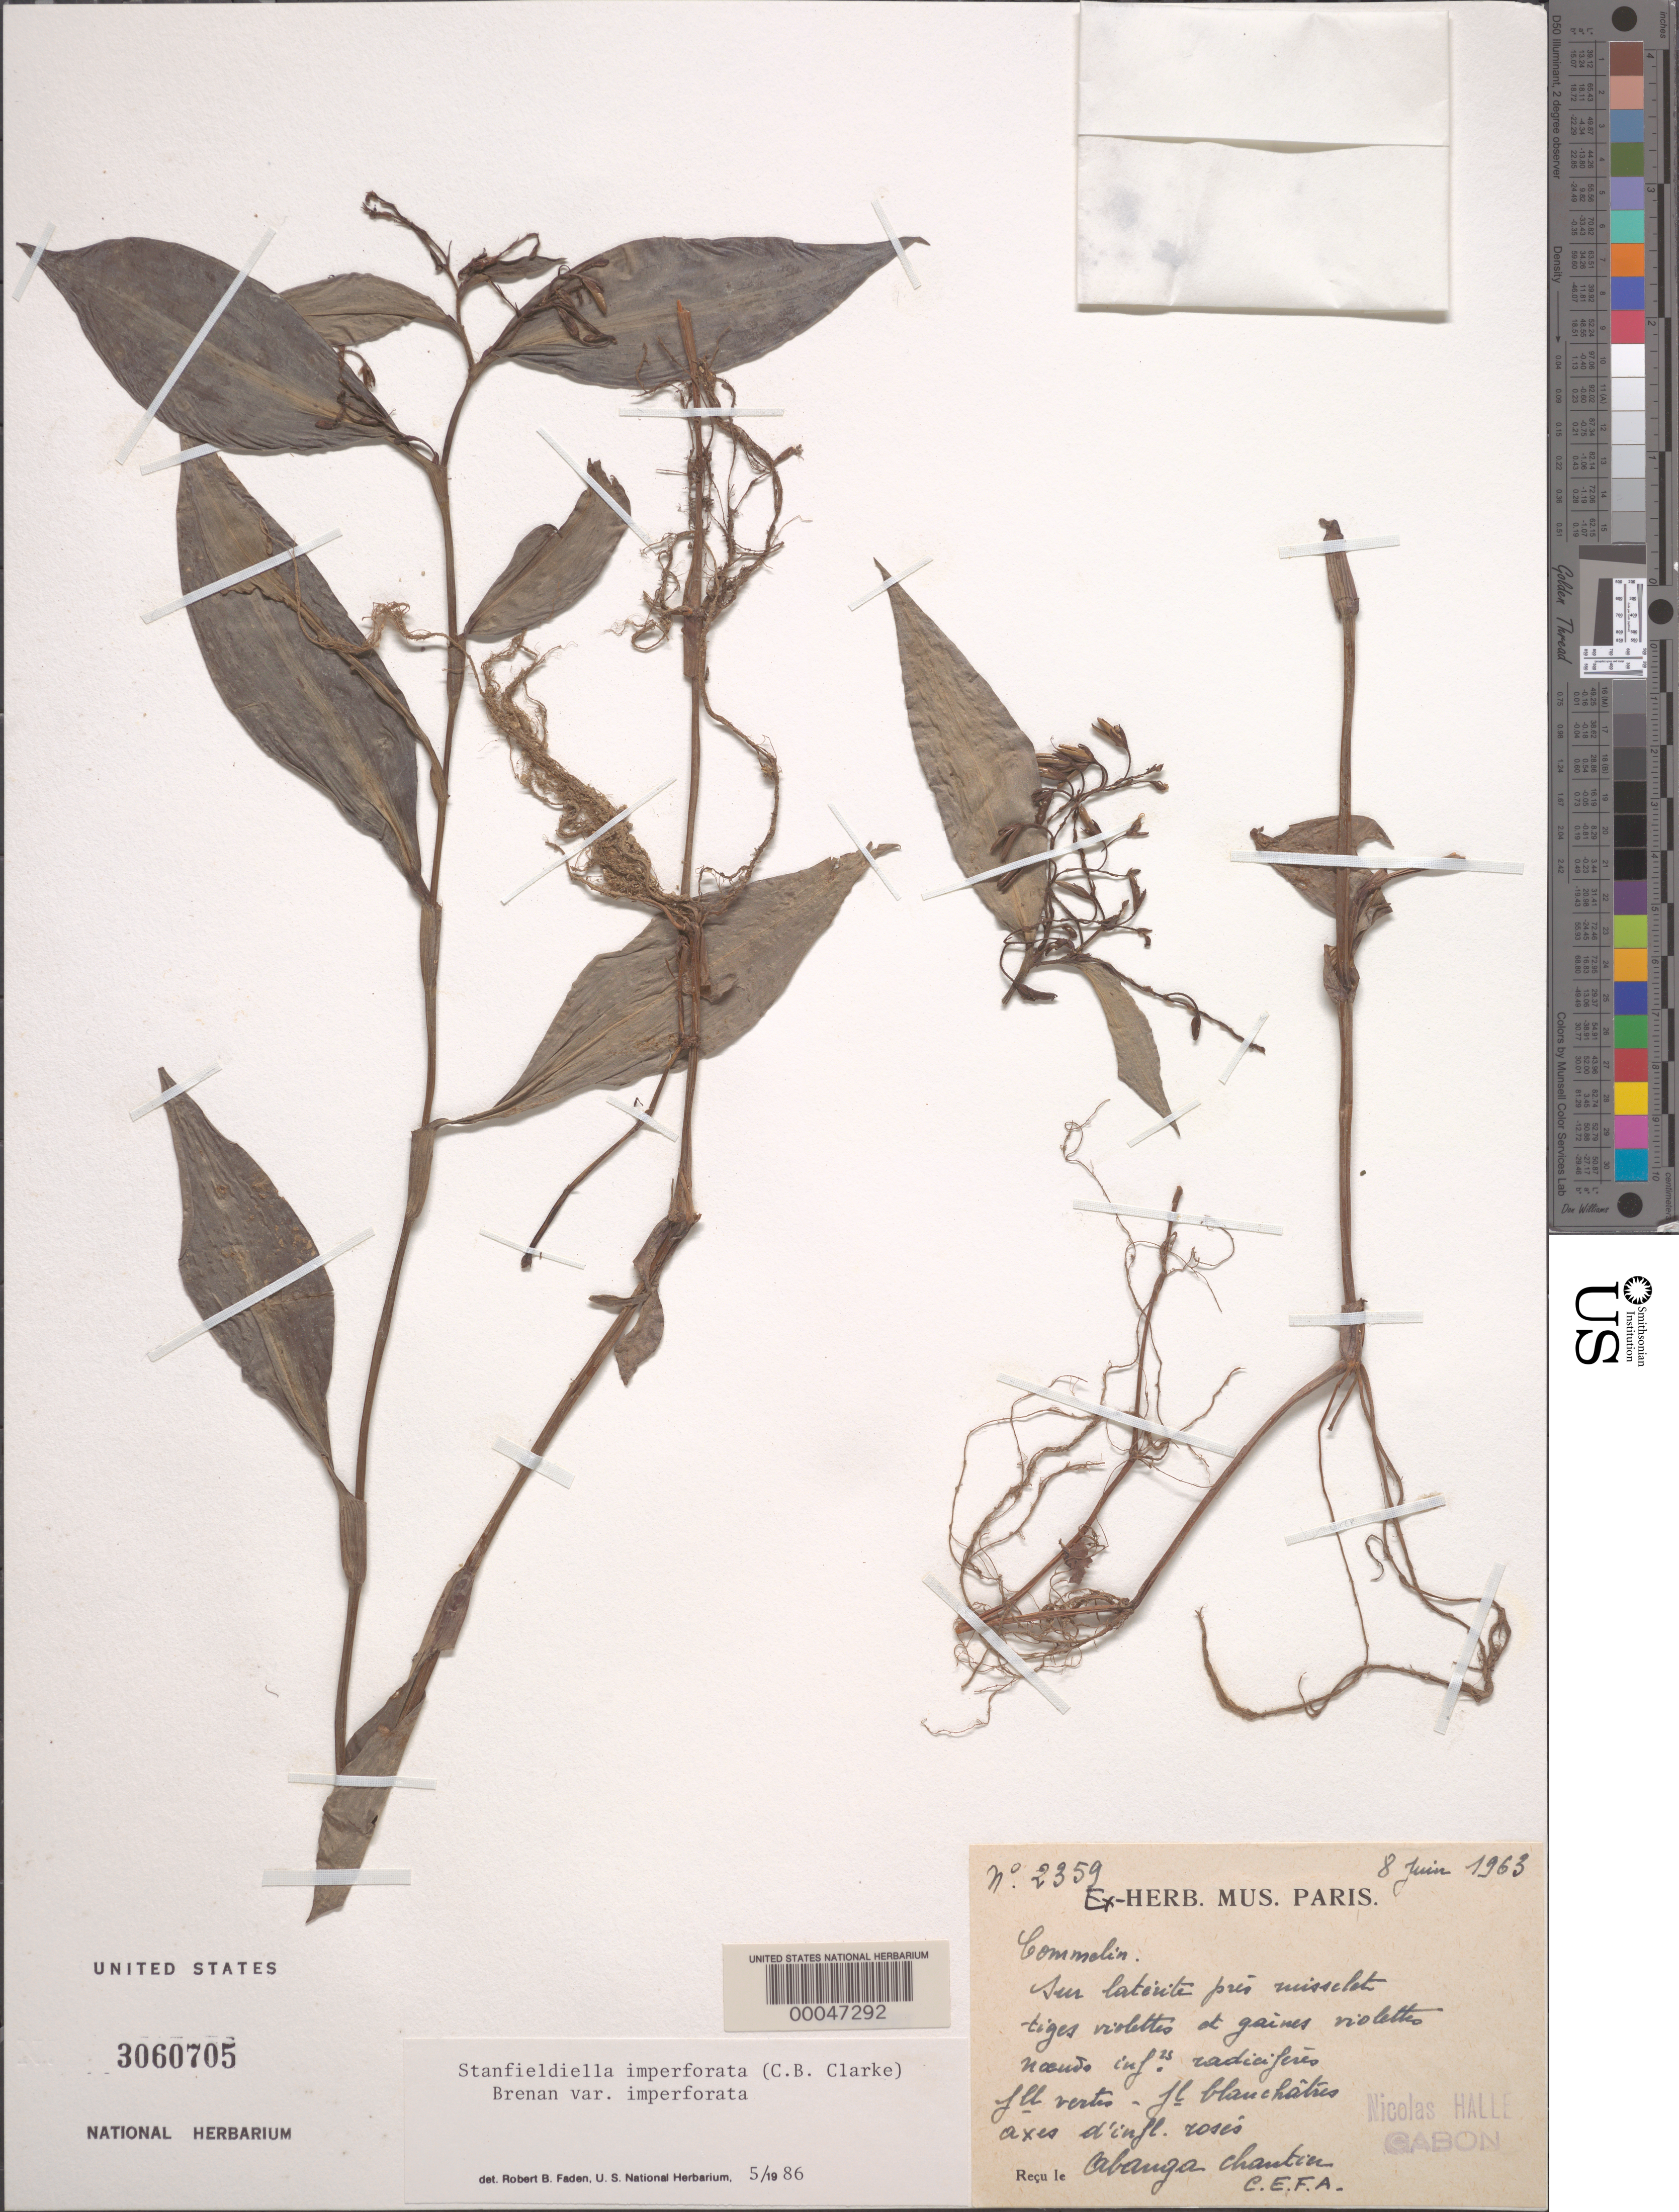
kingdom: Plantae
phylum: Tracheophyta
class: Liliopsida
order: Commelinales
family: Commelinaceae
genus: Stanfieldiella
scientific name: Stanfieldiella imperforata var. imperforata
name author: (C.B. Clarke) Brenan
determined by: Faden, Robert B., (US), Smithsonian Institution - National Museum of Natural History (UNITED STATES)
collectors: N. Hall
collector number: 2359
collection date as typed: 08 Jun 1963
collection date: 1963-06-08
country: Gabon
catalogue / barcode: US 3060705